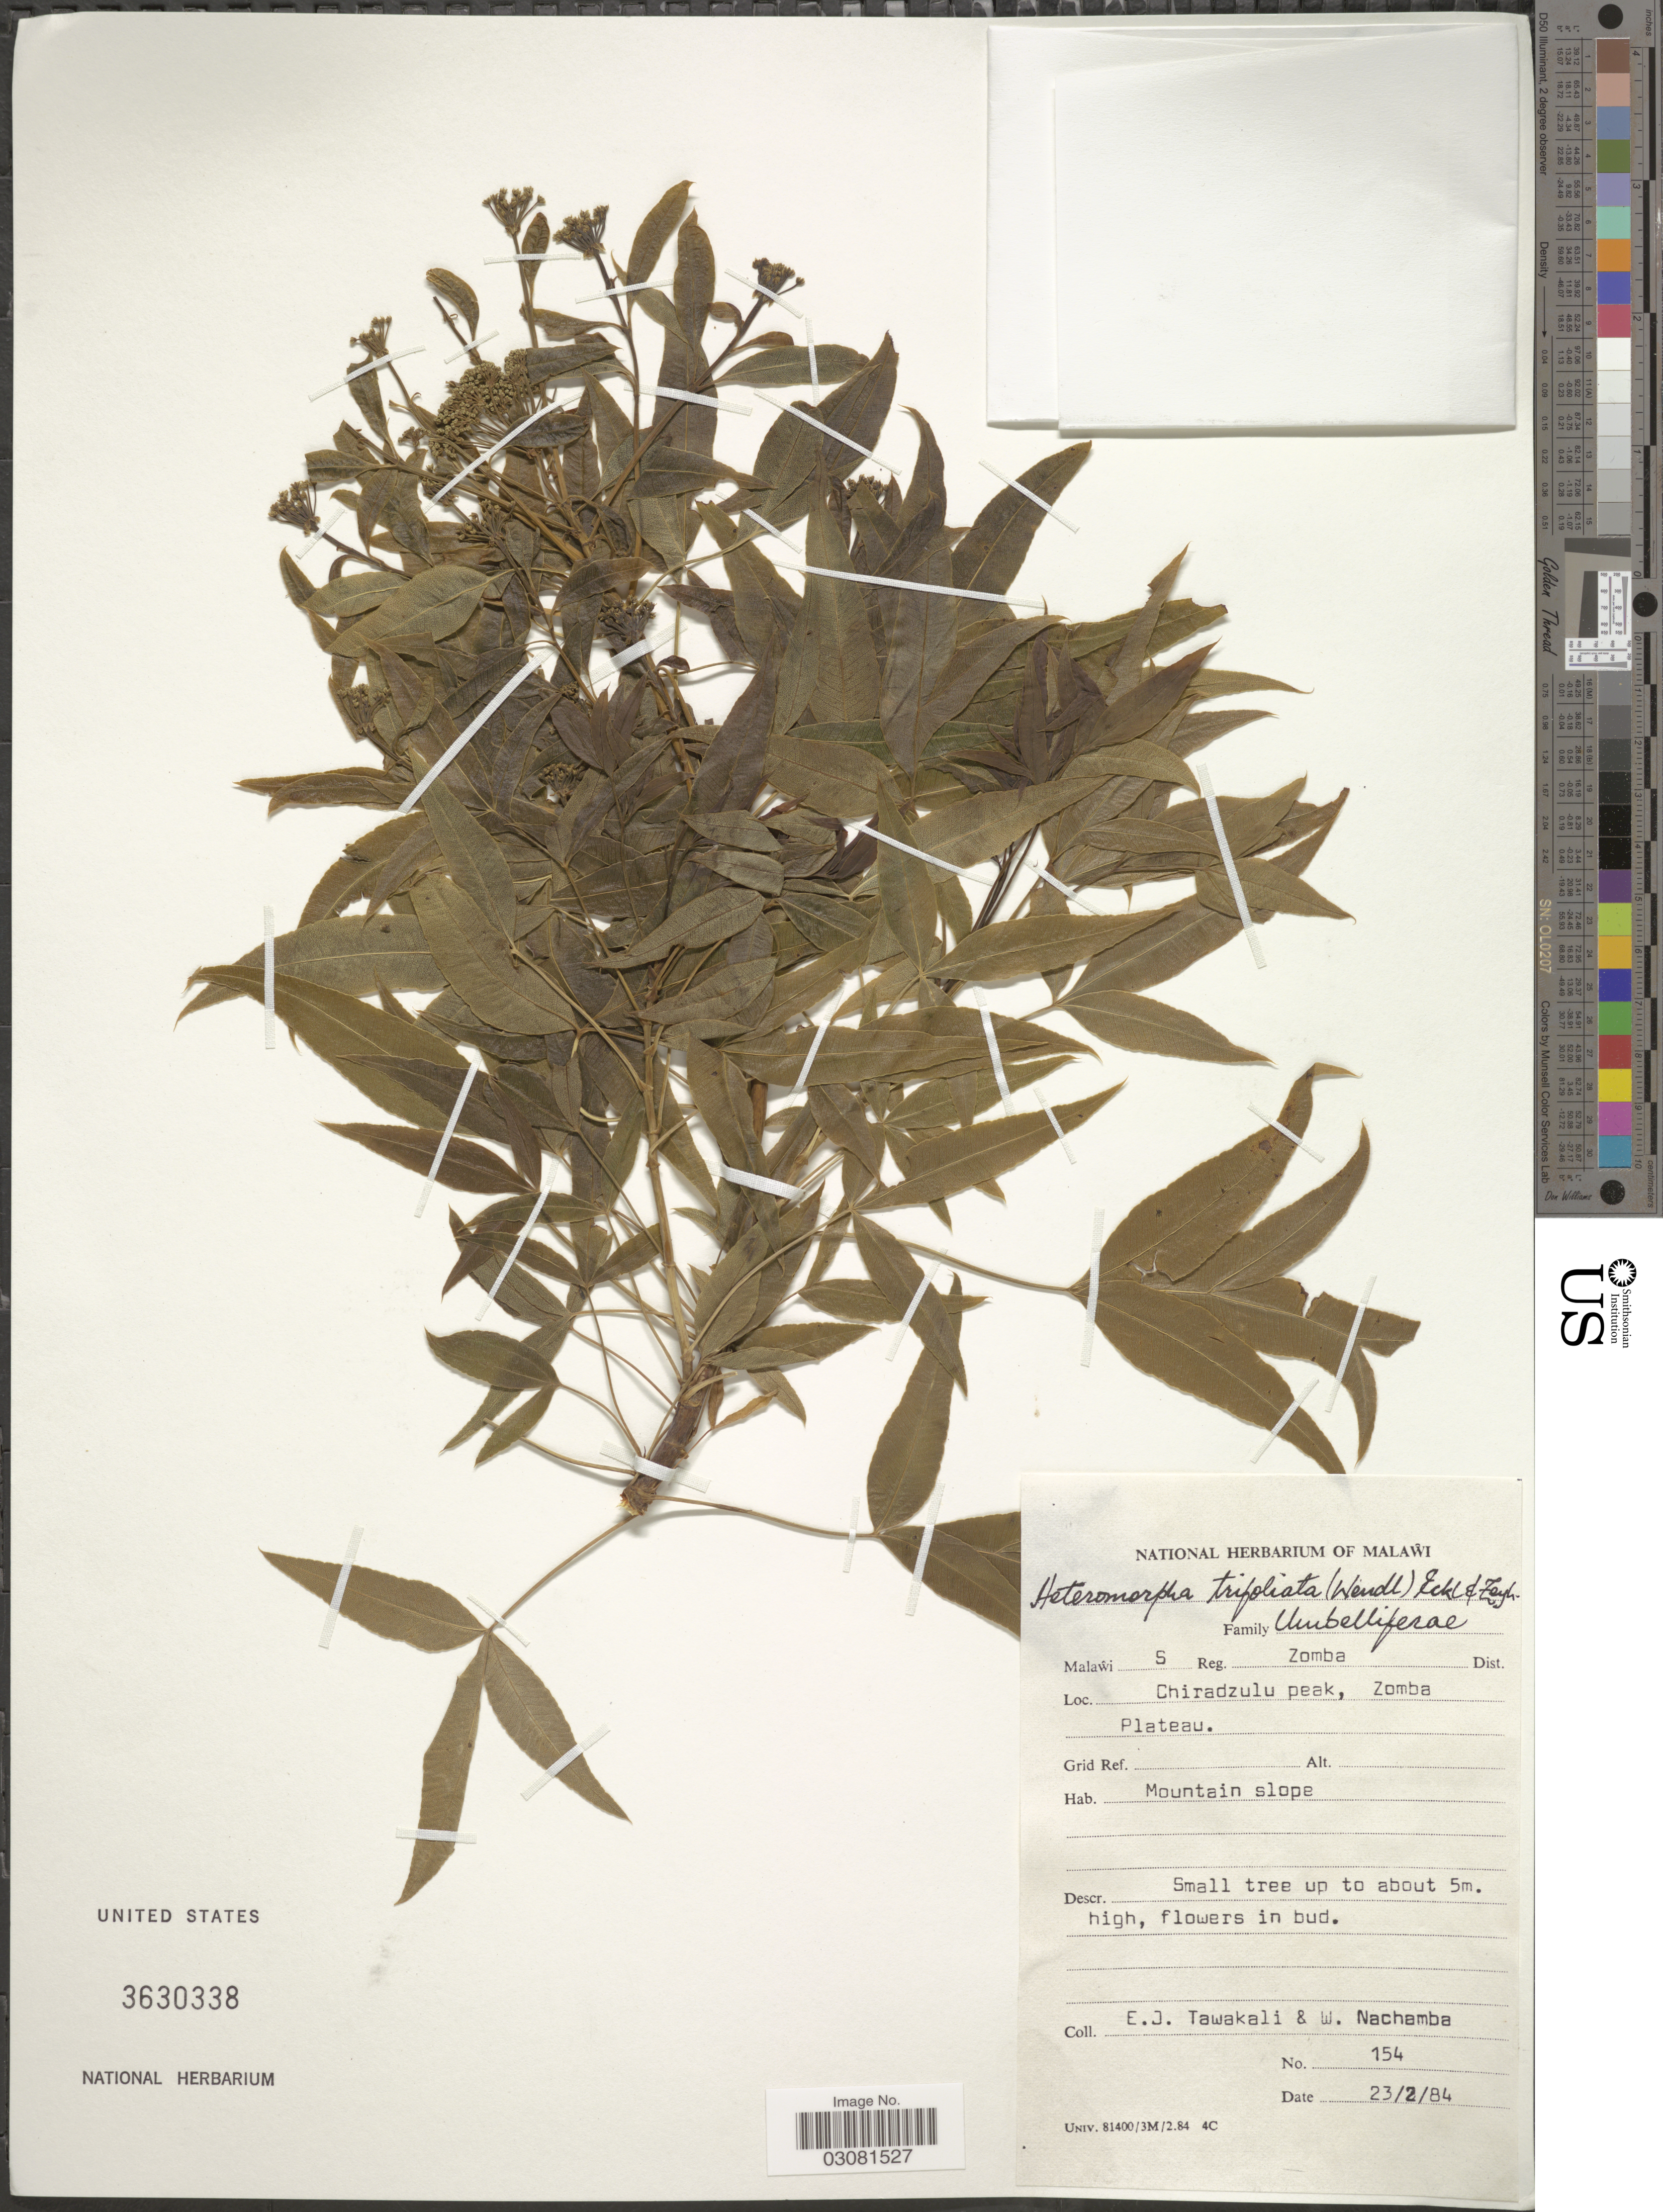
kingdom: Plantae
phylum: Tracheophyta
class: Magnoliopsida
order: Apiales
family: Apiaceae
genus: Heteromorpha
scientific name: Heteromorpha trifoliata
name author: (H.L. Wendl. & Bartl.) Eckl. & Zeyh.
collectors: E. Tawakali & W. Nachamba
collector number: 154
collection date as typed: Transcribed d/m/y: 23/2/84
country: Malawi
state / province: Southern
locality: Malawi S Reg. Zomba Dist., Chiradzulu Peak, Zomba Plateau.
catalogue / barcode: US 3630338